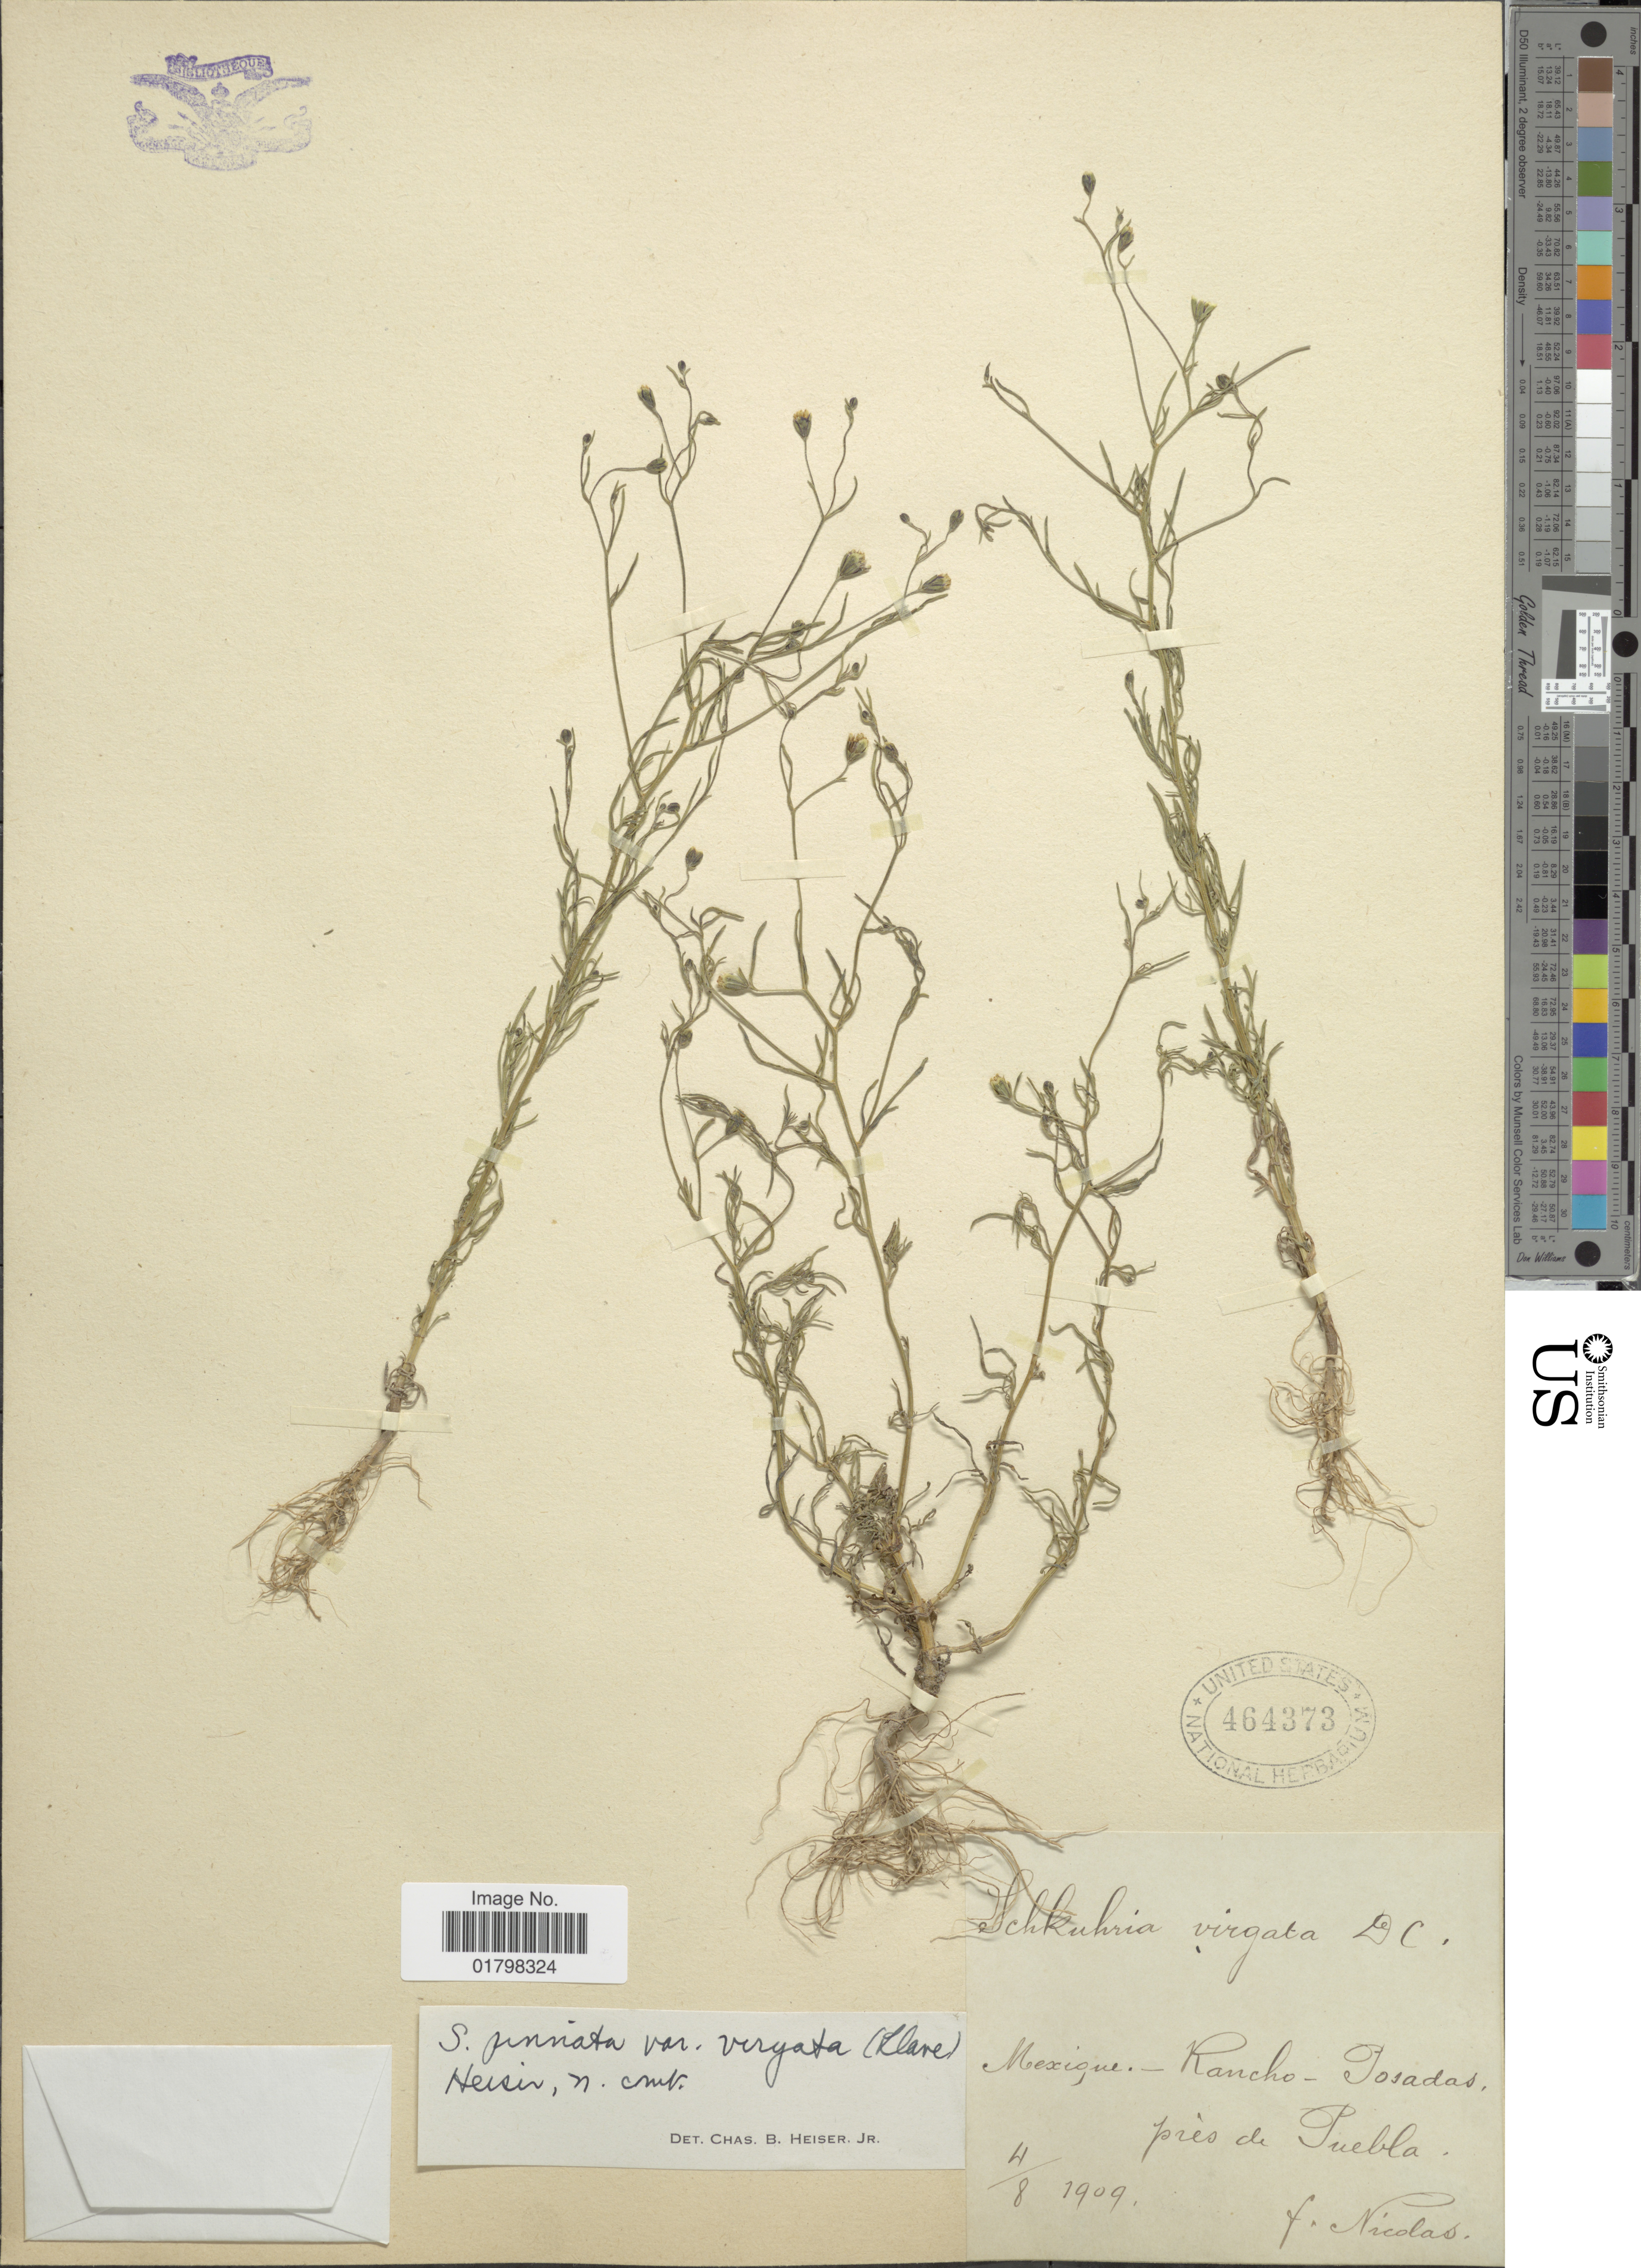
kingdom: Plantae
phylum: Tracheophyta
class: Magnoliopsida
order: Asterales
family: Asteraceae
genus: Schkuhria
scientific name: Schkuhria pinnata var. virgata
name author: (La Llave ex La Llave) Heiser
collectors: F. Nicolas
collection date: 1909-08-04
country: Mexico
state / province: Puebla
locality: Mexique, Rancho - Posadas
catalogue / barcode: US 464373